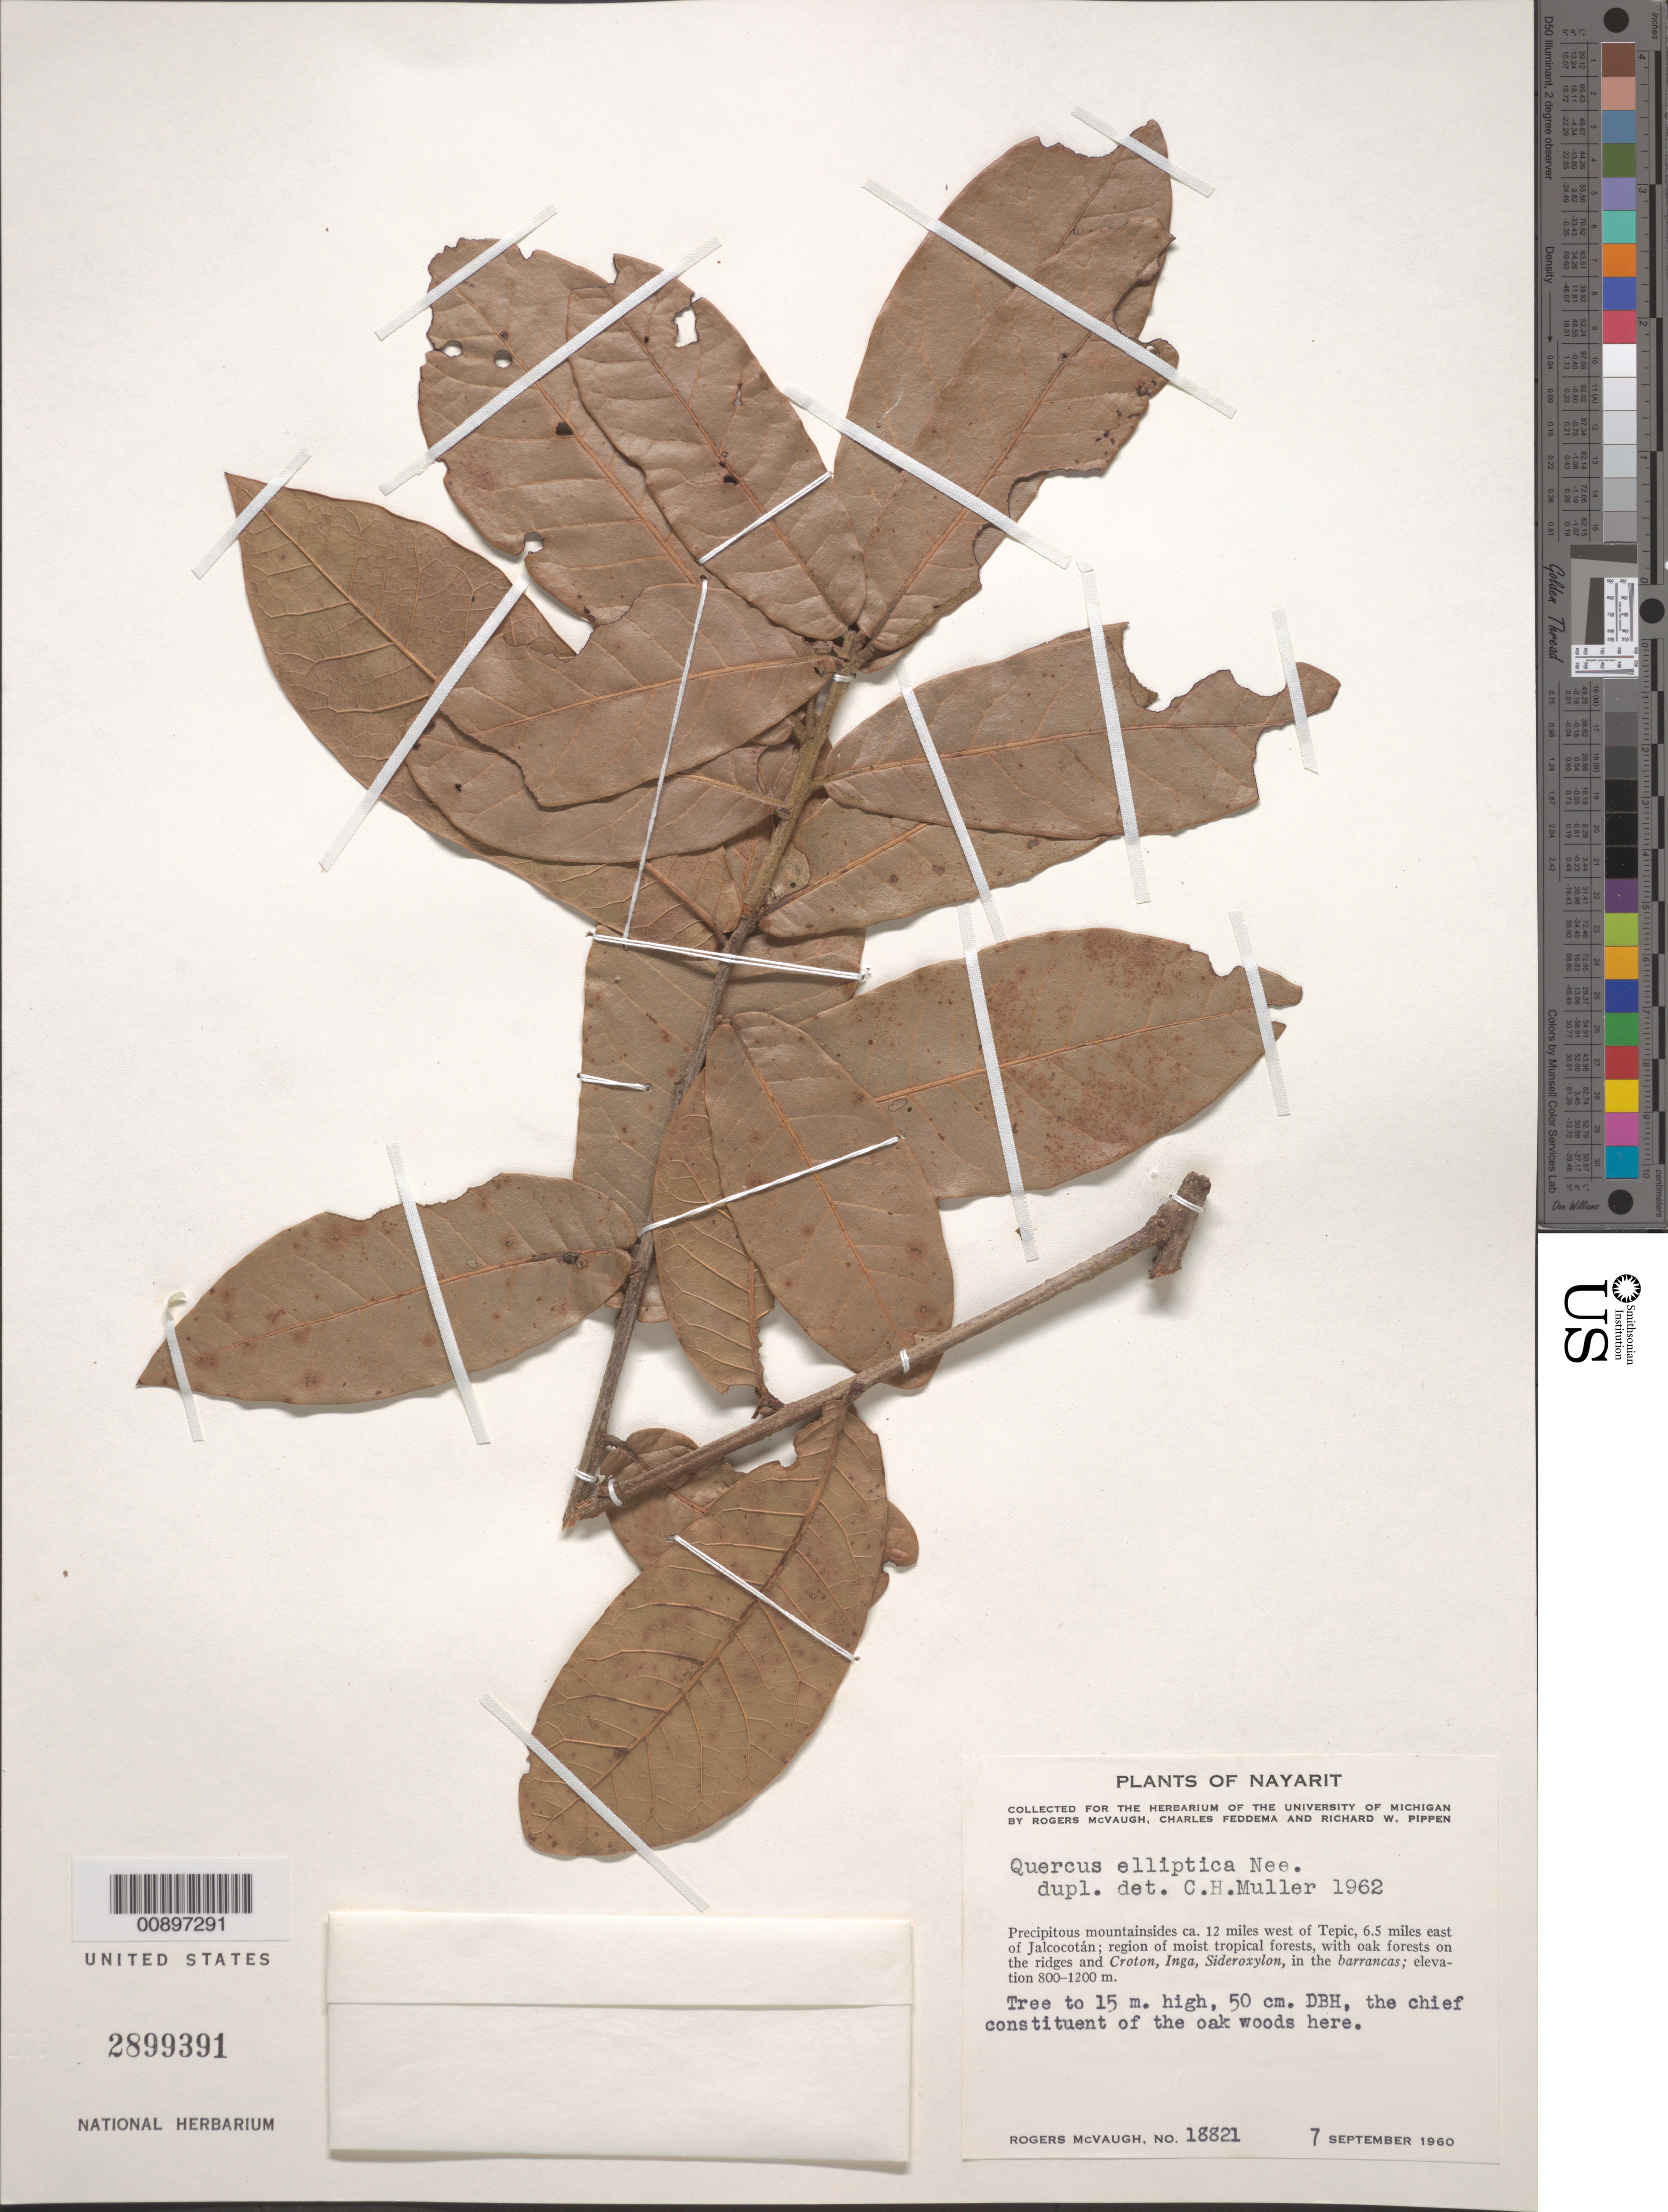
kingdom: Plantae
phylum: Tracheophyta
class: Magnoliopsida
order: Fagales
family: Fagaceae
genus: Quercus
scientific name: Quercus elliptica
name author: Née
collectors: R. McVaugh, C. Feddema & R. W. Pippen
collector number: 18821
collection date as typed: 07 Sep 1960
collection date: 1960-09-07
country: Mexico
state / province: Nayarit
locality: Precipitous mountainsides ca. 12 miles west of Tepic, 6.5 miles east of Jalcocotán.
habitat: Region of moist tropical forest, with oak forests on the ridges and Croton, Inga, Sideroxylon, in the barrancas.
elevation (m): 1200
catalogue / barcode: US 2899391